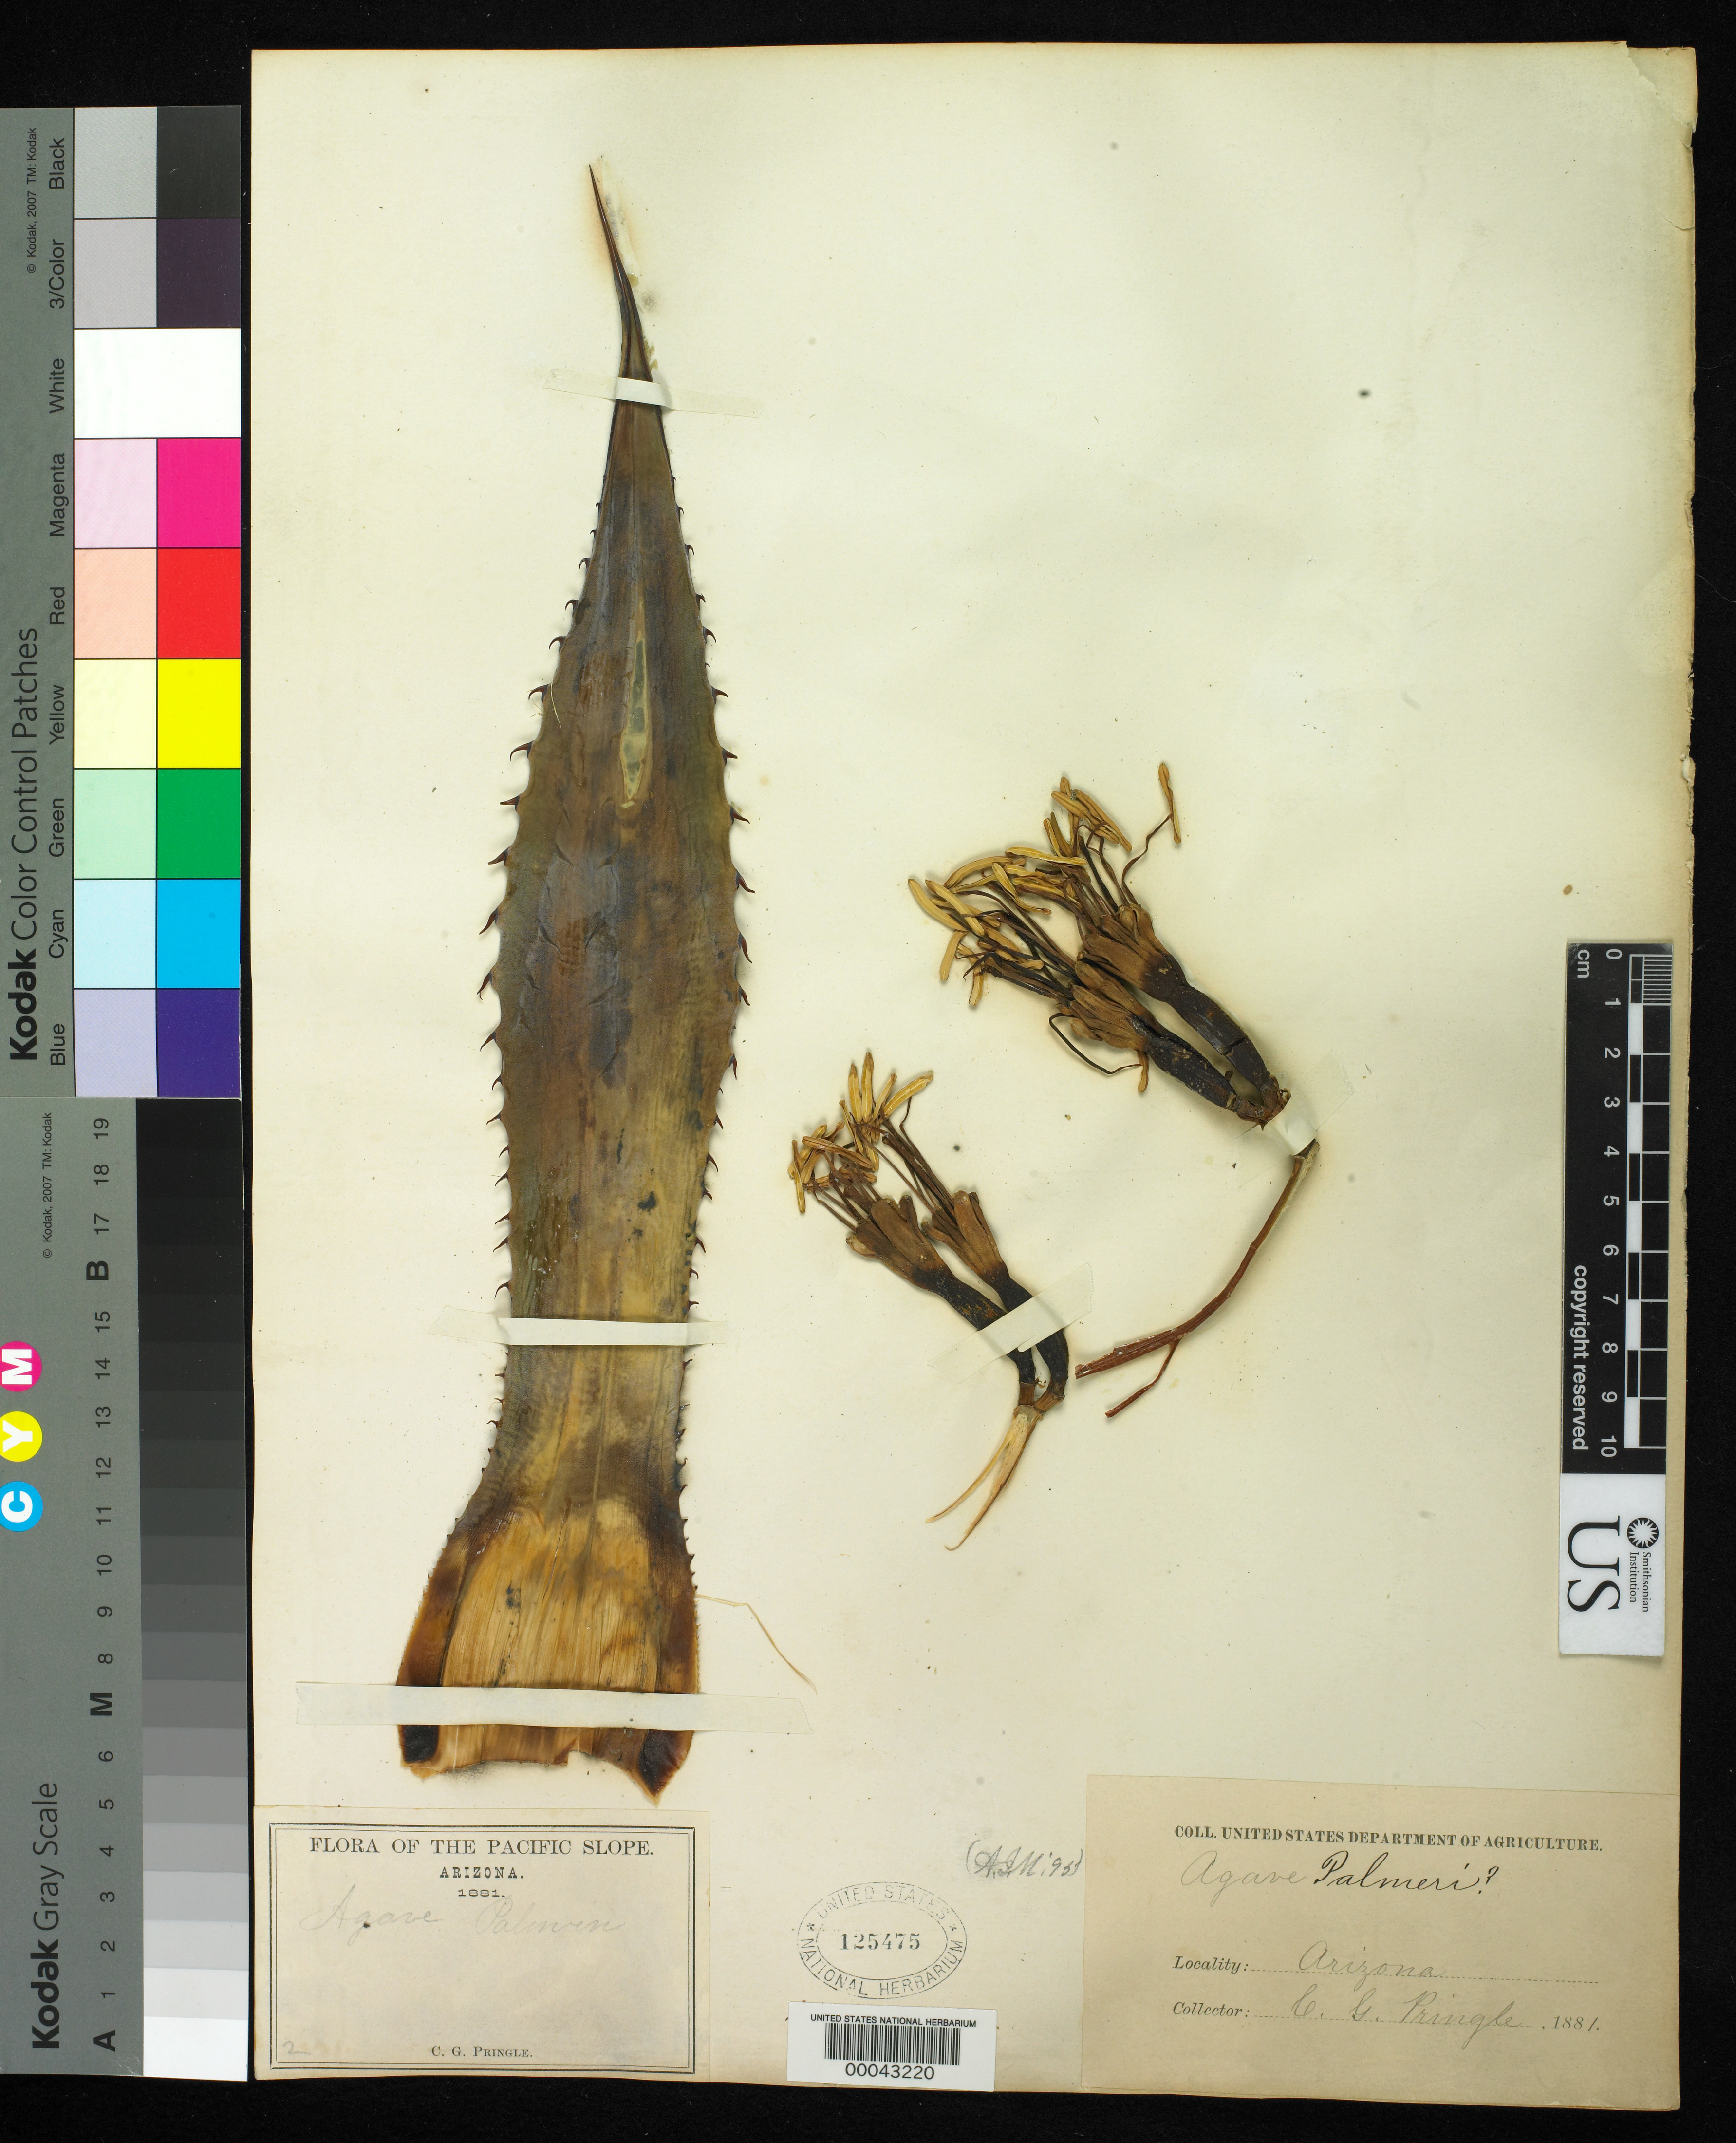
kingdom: Plantae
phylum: Tracheophyta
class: Liliopsida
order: Asparagales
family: Asparagaceae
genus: Agave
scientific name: Agave palmeri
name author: Engelm.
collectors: C. G. Pringle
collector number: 2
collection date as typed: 1881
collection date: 1881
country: United States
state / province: Arizona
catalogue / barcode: US 125475